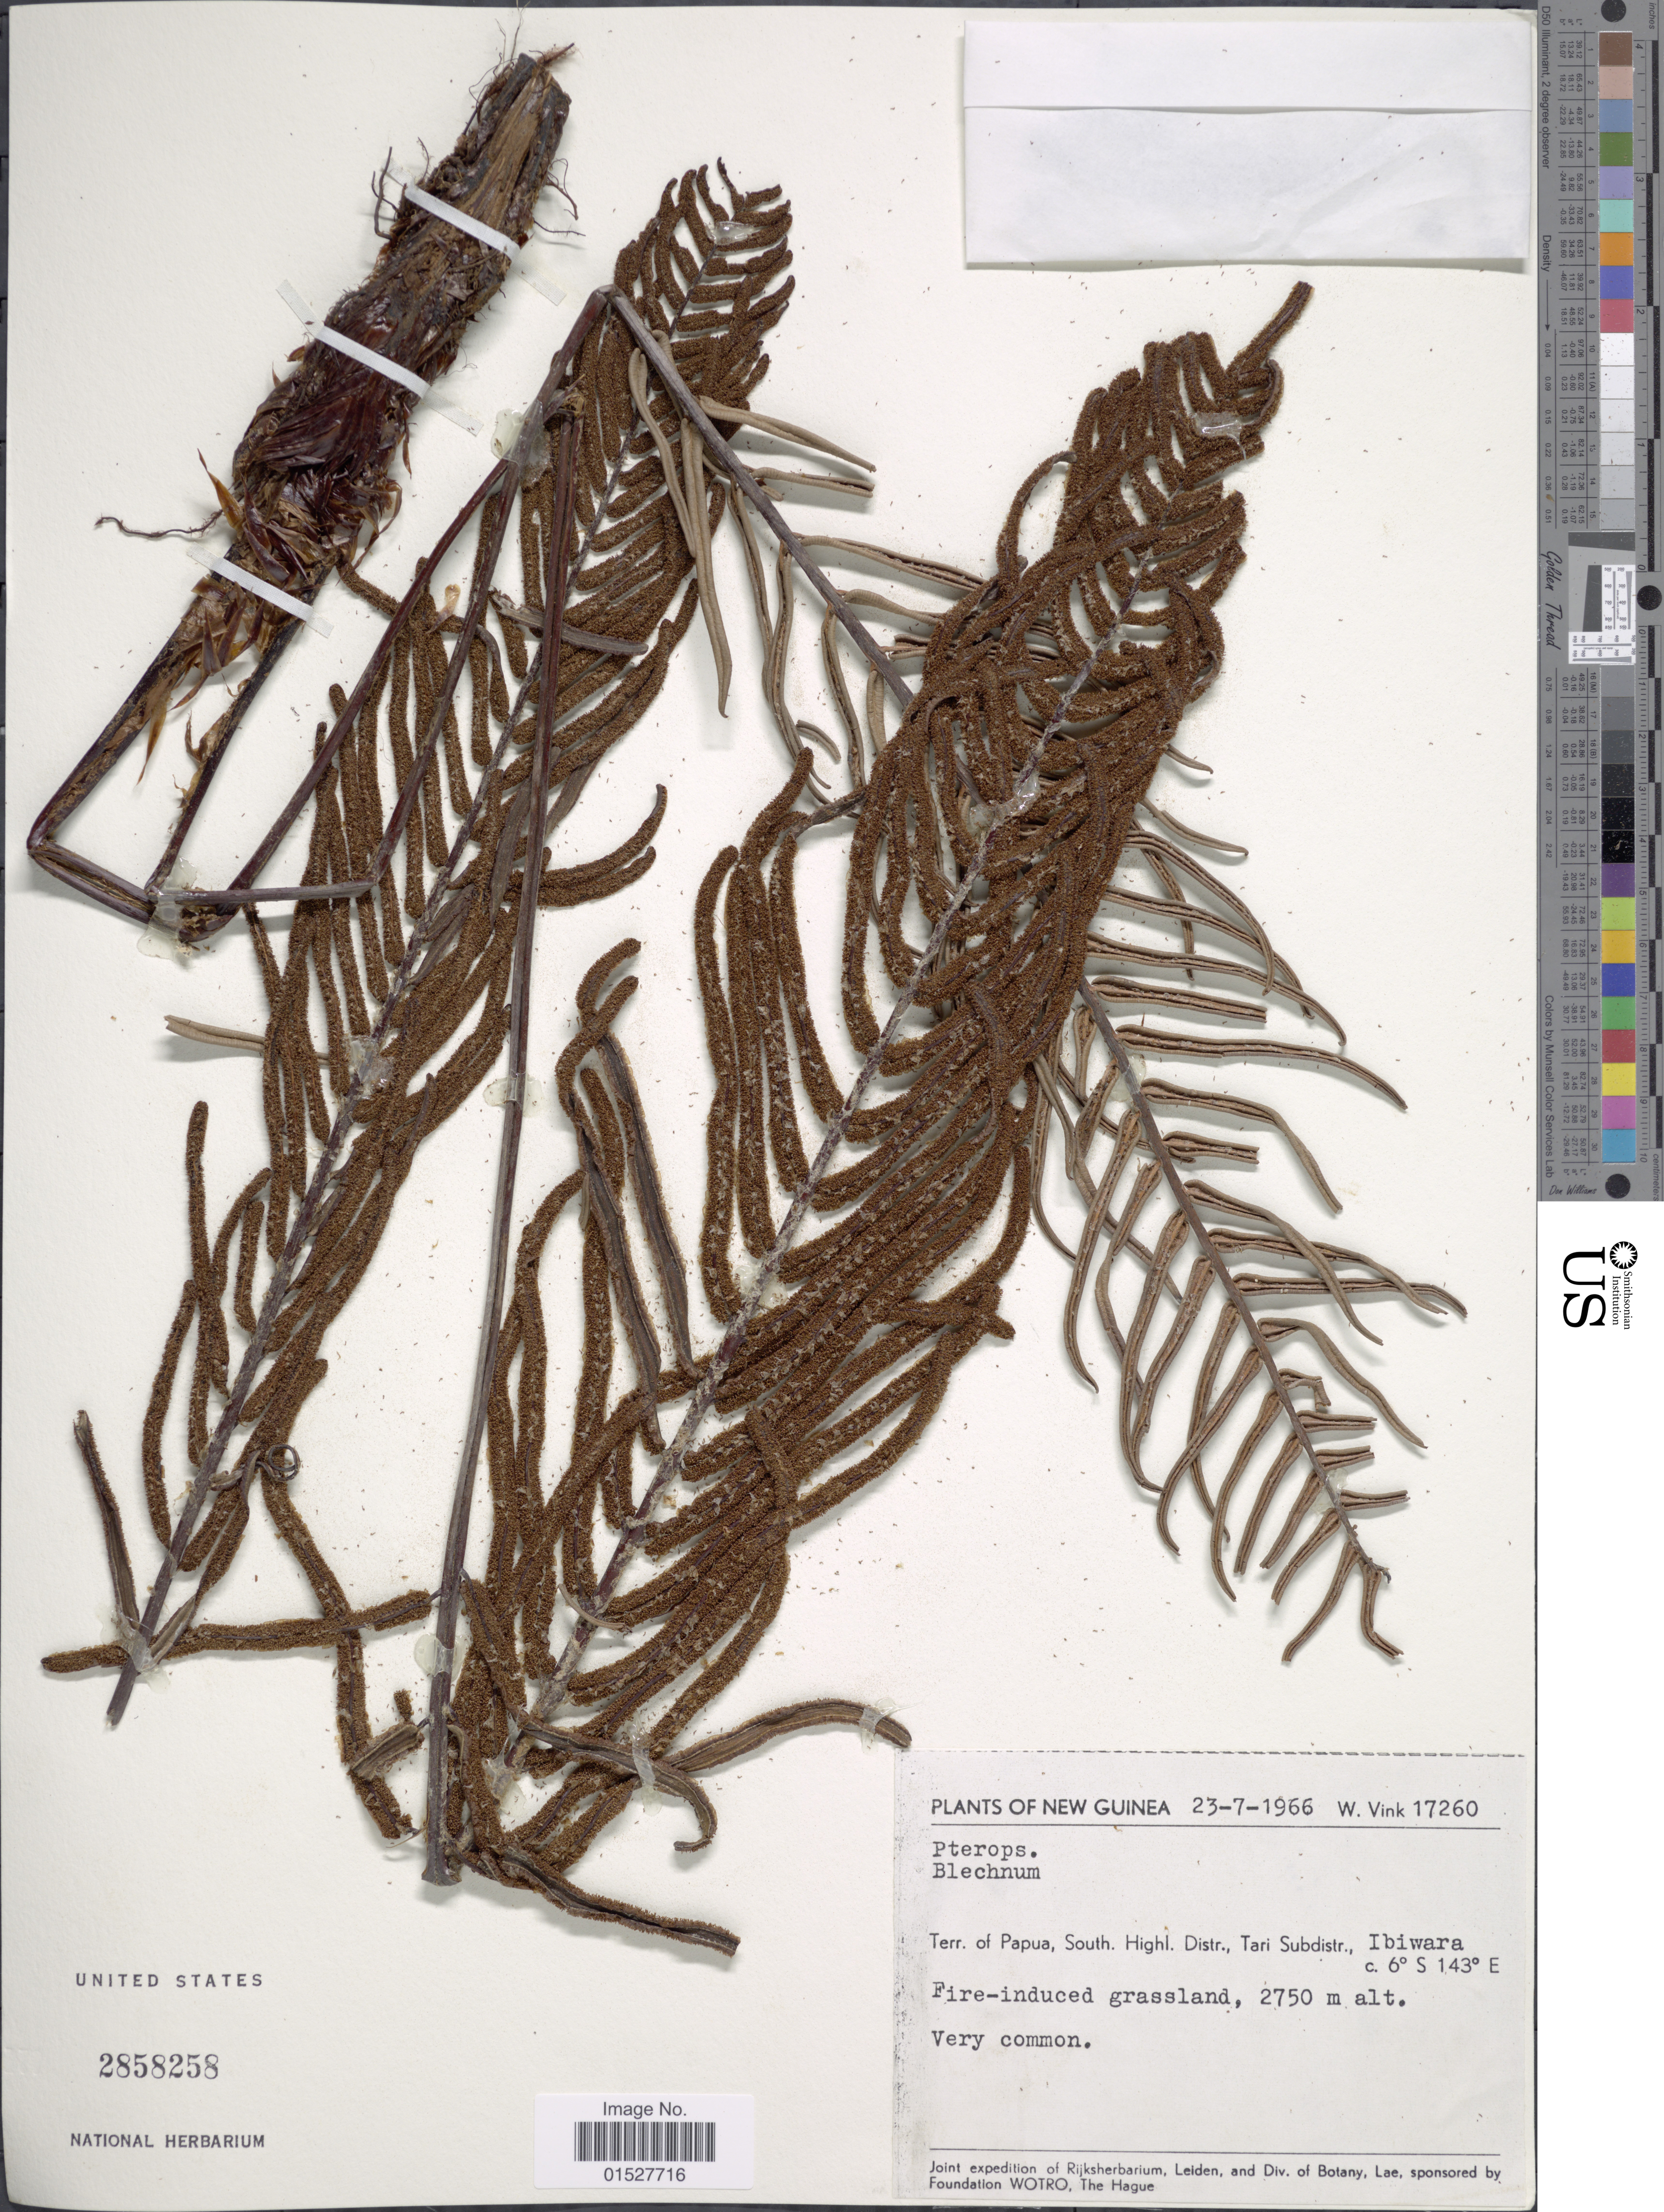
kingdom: Plantae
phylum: Tracheophyta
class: Polypodiopsida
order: Polypodiales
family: Blechnaceae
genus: Blechnum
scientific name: Blechnum sp.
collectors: W. Vink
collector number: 17260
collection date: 1966-07-23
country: Papua New Guinea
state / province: Southern Highlands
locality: Terr. of Papua, South. Highl. Distr., Tari Subdistr., Ibiwara.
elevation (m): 2750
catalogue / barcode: US 2858258